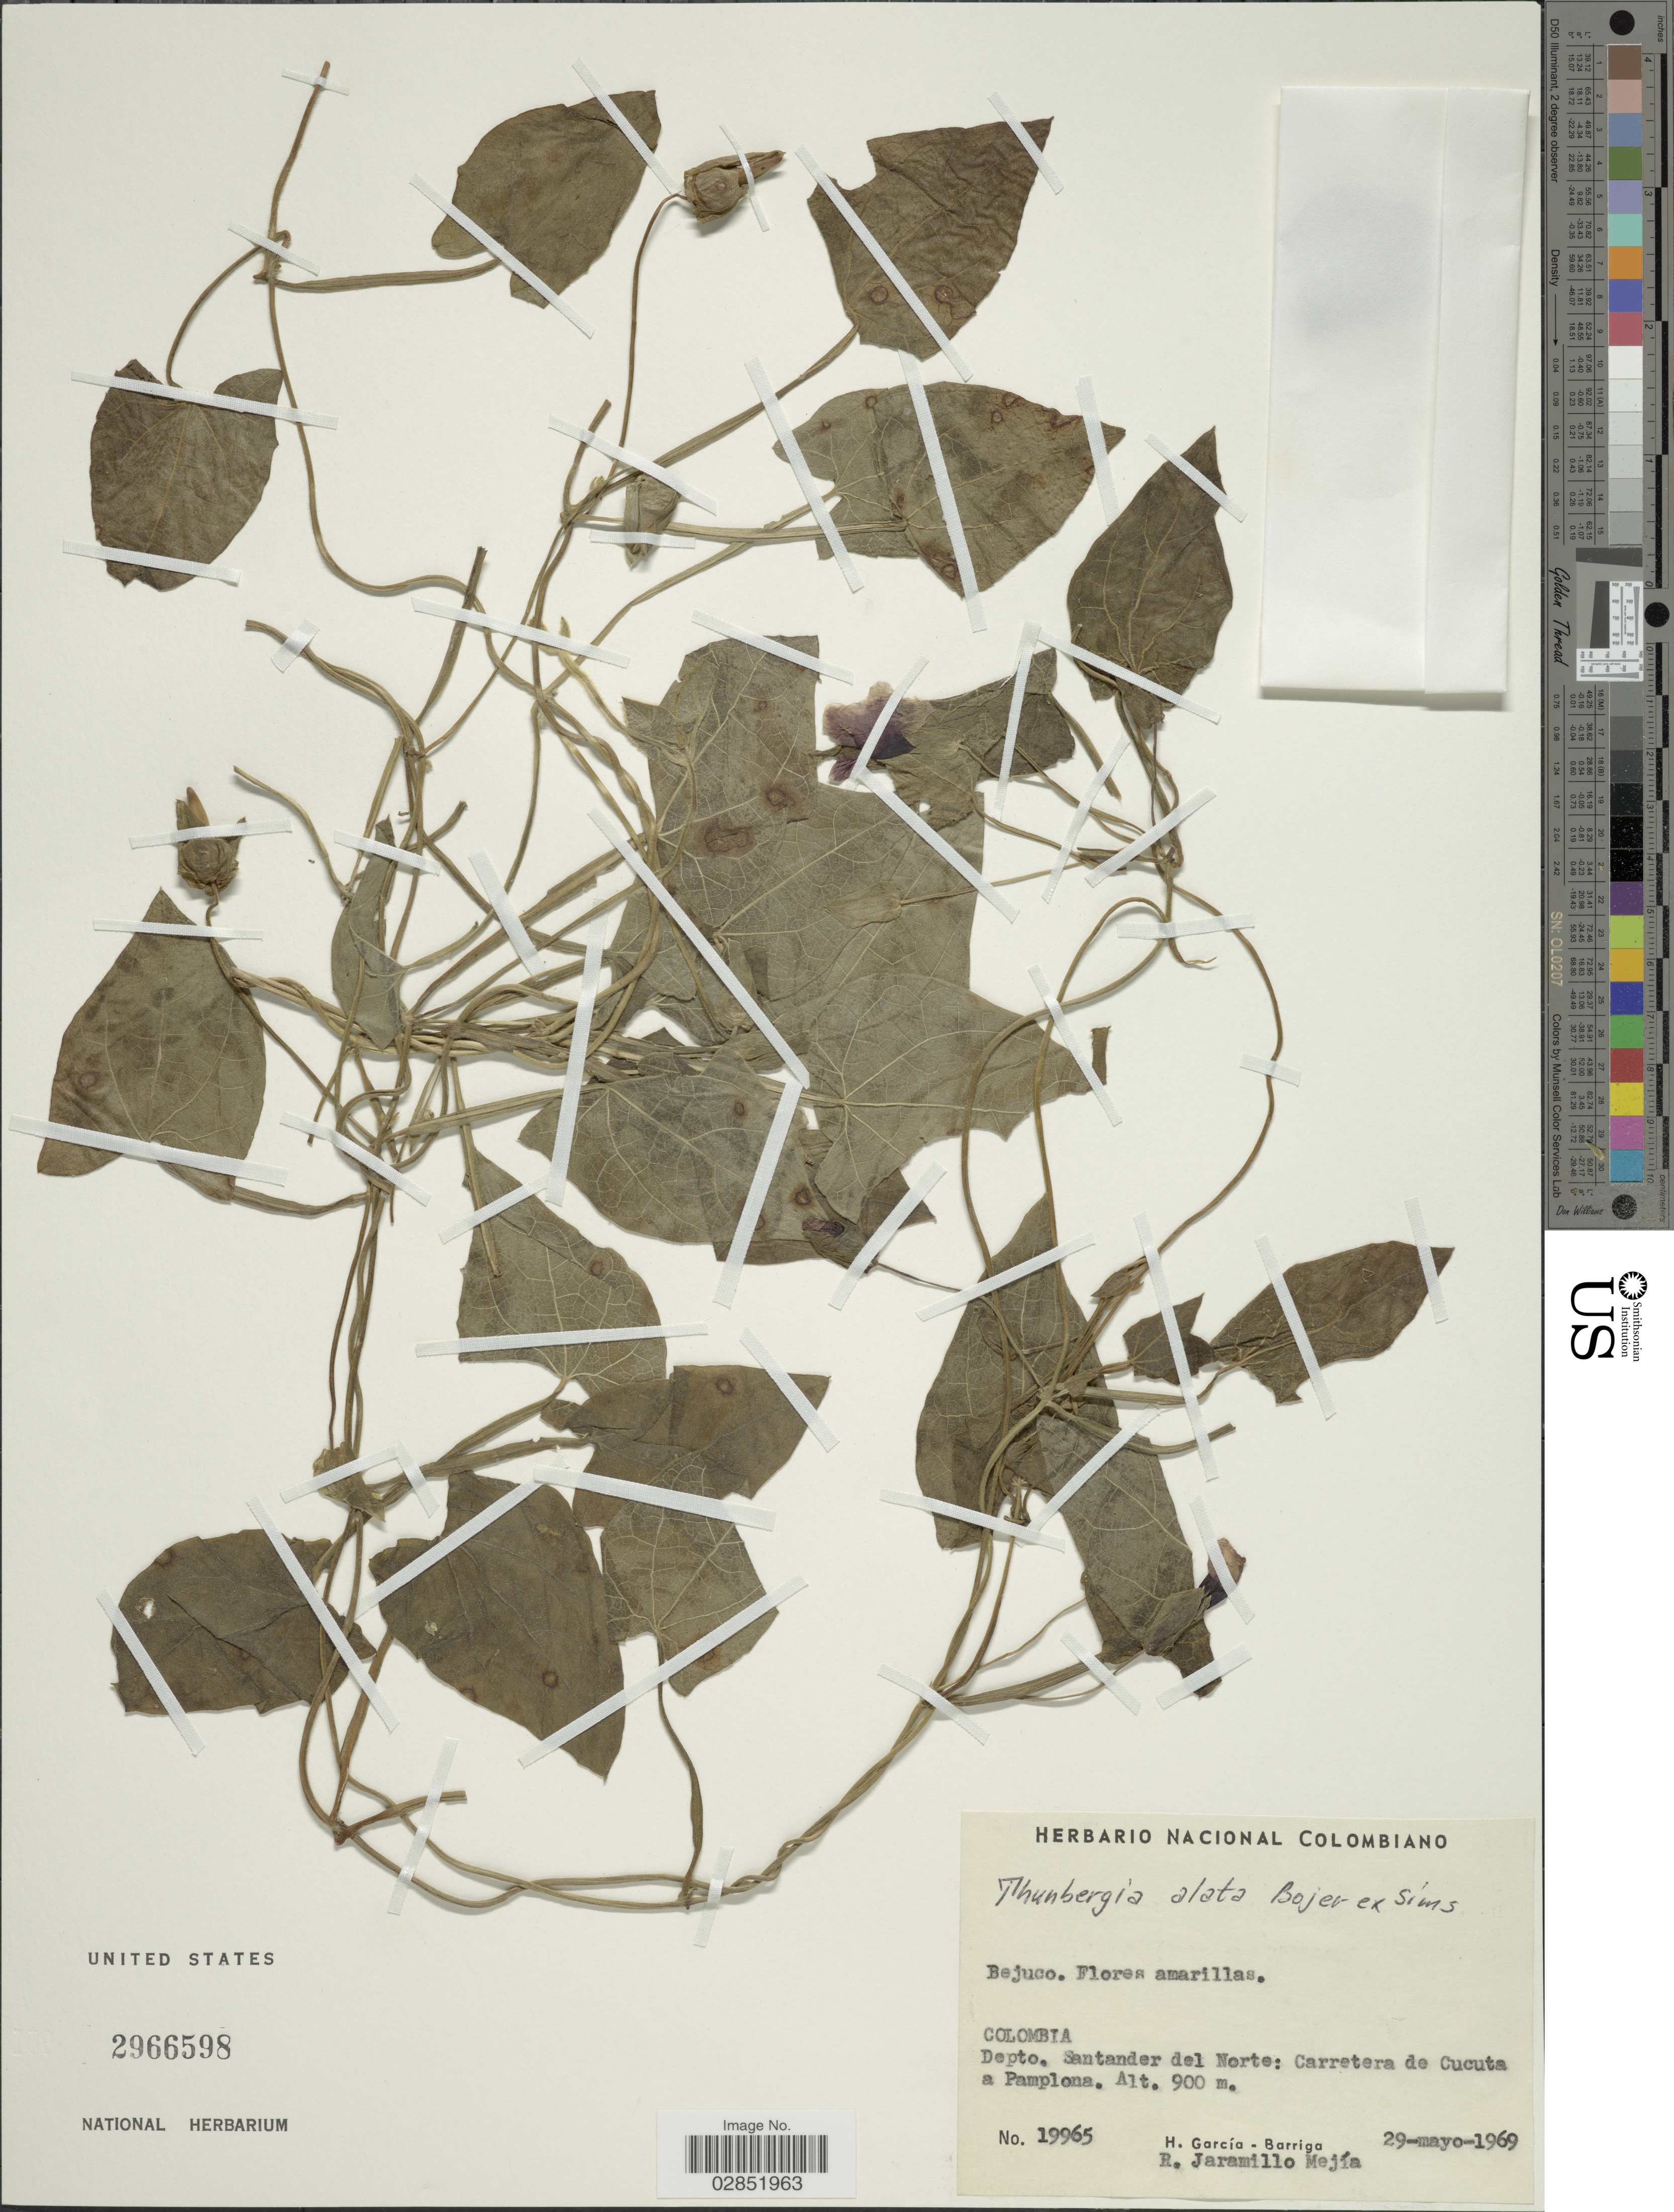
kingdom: Plantae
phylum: Tracheophyta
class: Magnoliopsida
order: Lamiales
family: Acanthaceae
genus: Thunbergia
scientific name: Thunbergia alata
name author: Bojer ex Sims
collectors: H. García Barriga & R. Jaramillo M.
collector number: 19965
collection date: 1969-05-29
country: Colombia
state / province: Norte de Santander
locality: Depto. Santander del Norte: Carretera de Cucuta a Pamplona.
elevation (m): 900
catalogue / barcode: US 2966598